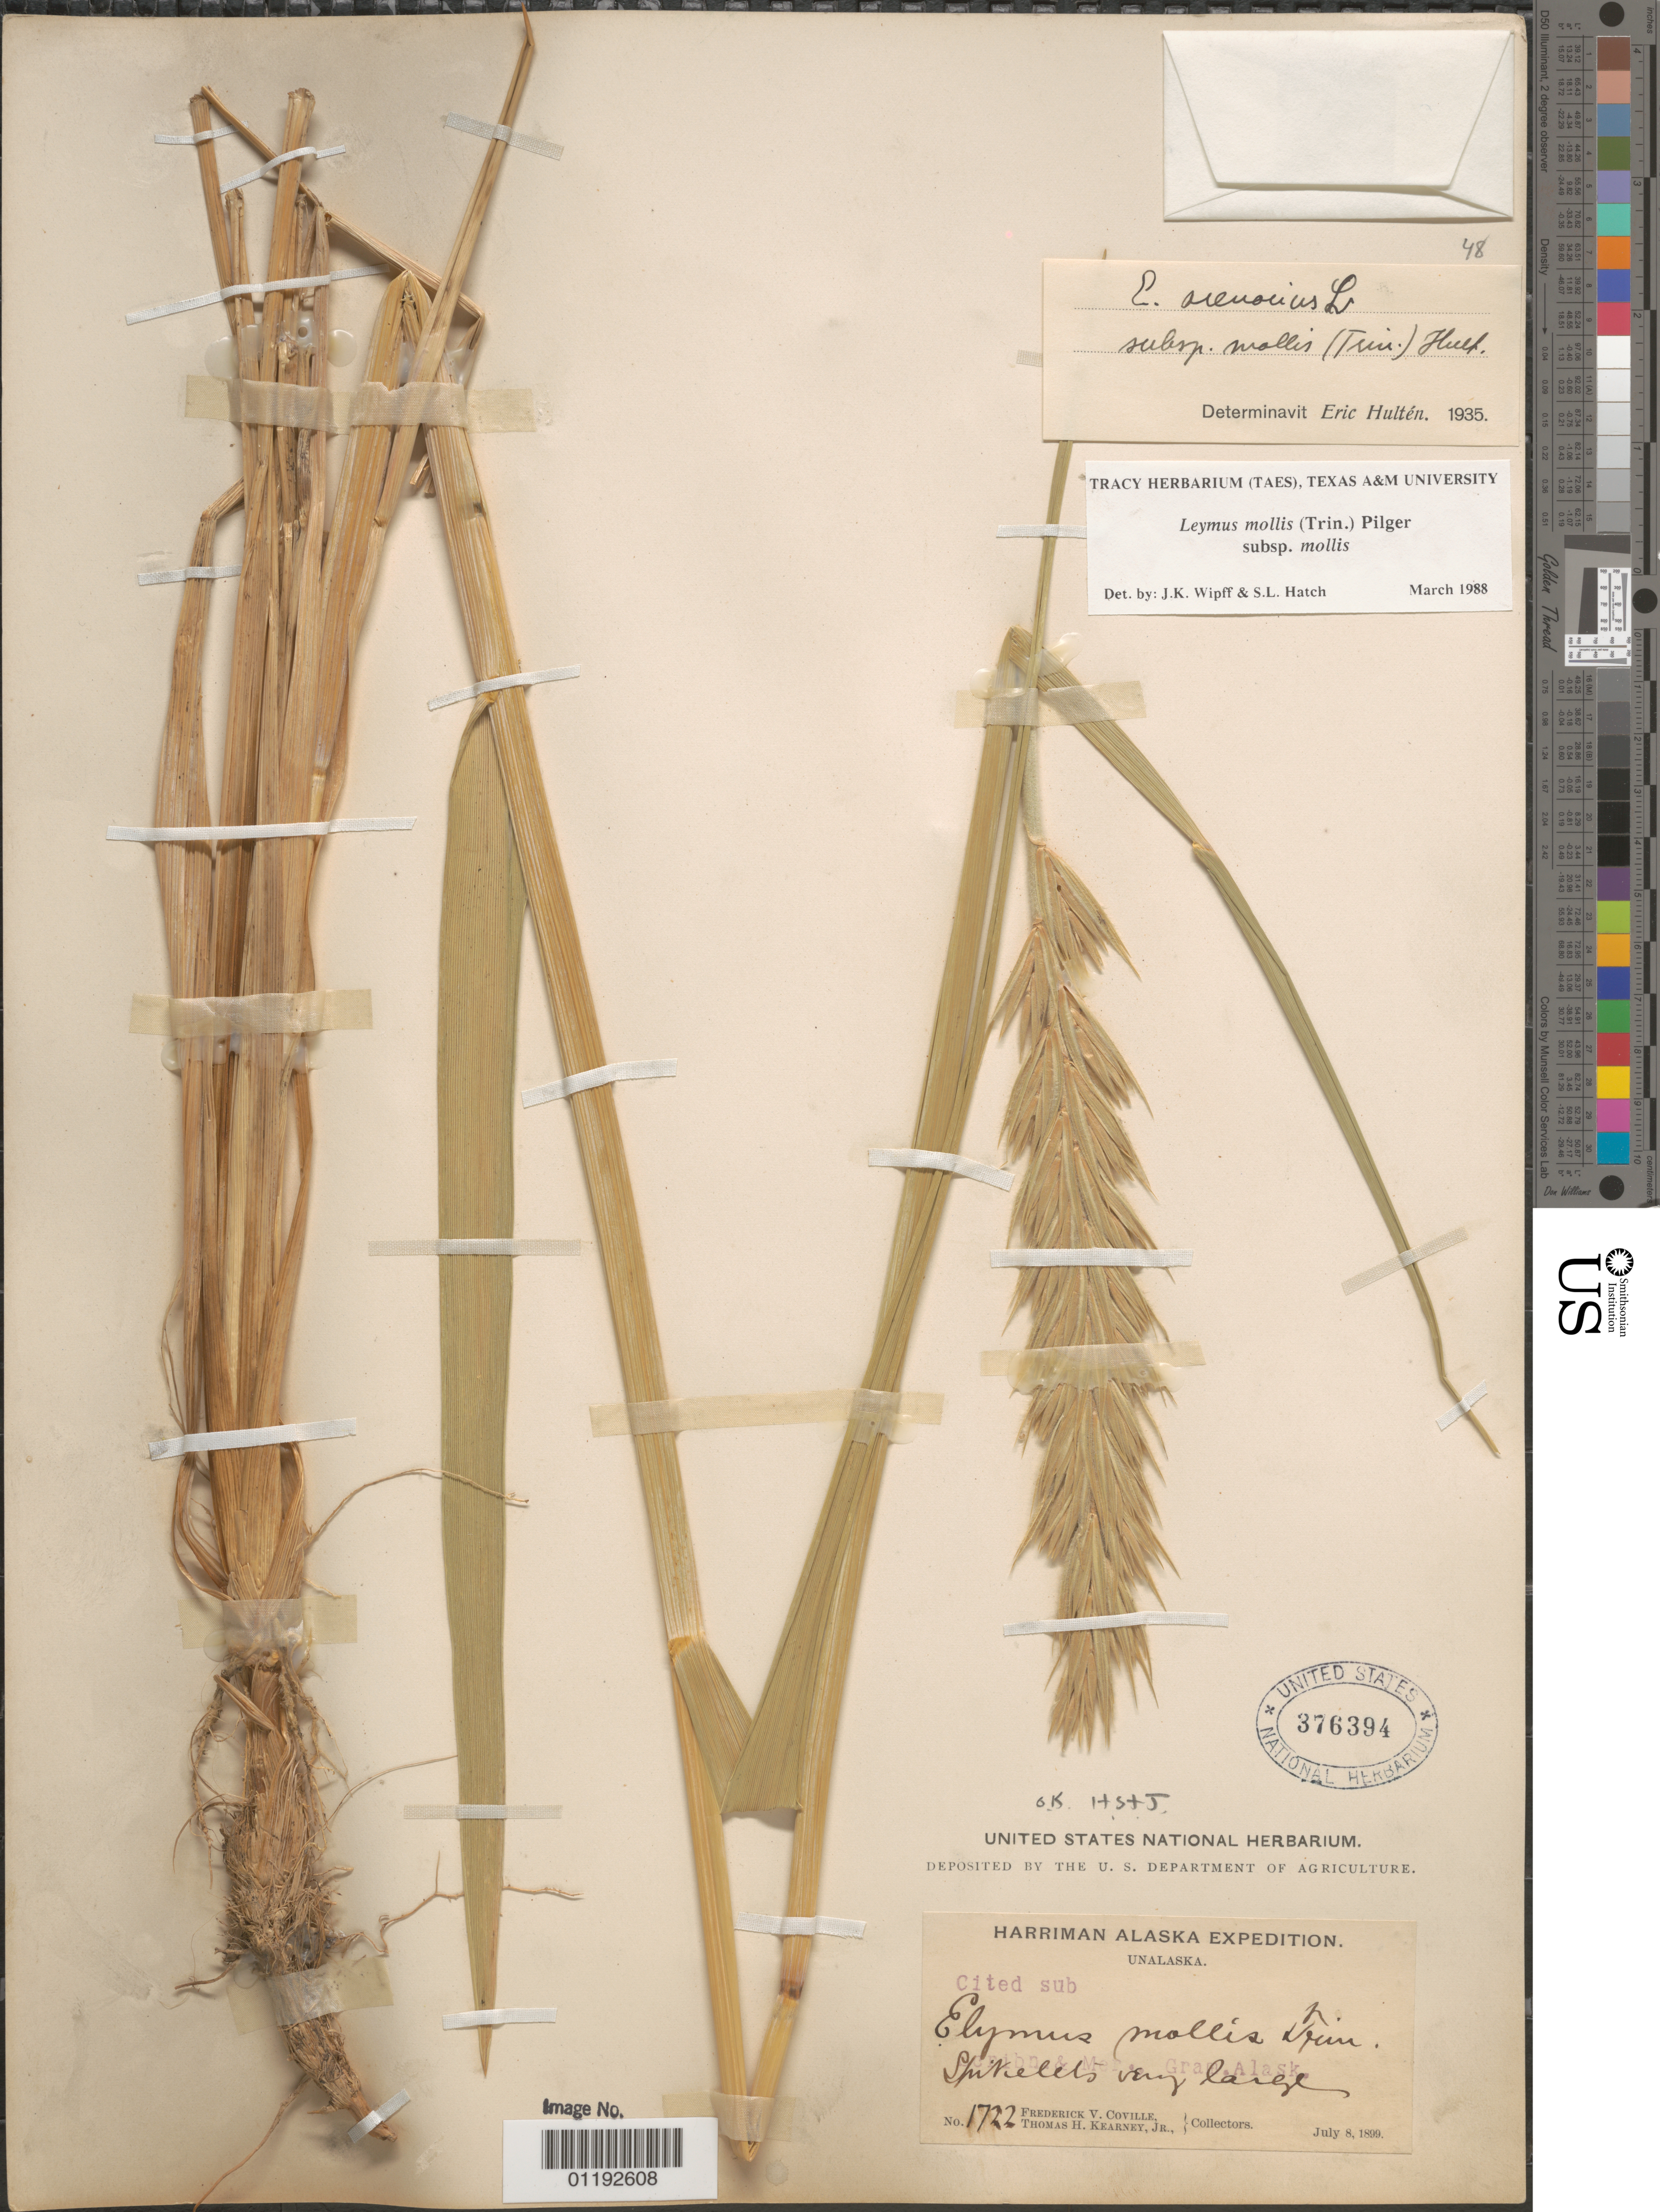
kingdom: Plantae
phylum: Tracheophyta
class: Liliopsida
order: Poales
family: Poaceae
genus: Leymus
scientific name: Leymus mollis subsp. mollis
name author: (Trin.) Pilg.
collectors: F. V. Coville & T. H. Kearney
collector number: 1722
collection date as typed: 08 Jul 1899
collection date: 1899-07-08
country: United States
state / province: Alaska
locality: Unalaska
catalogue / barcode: US 376394